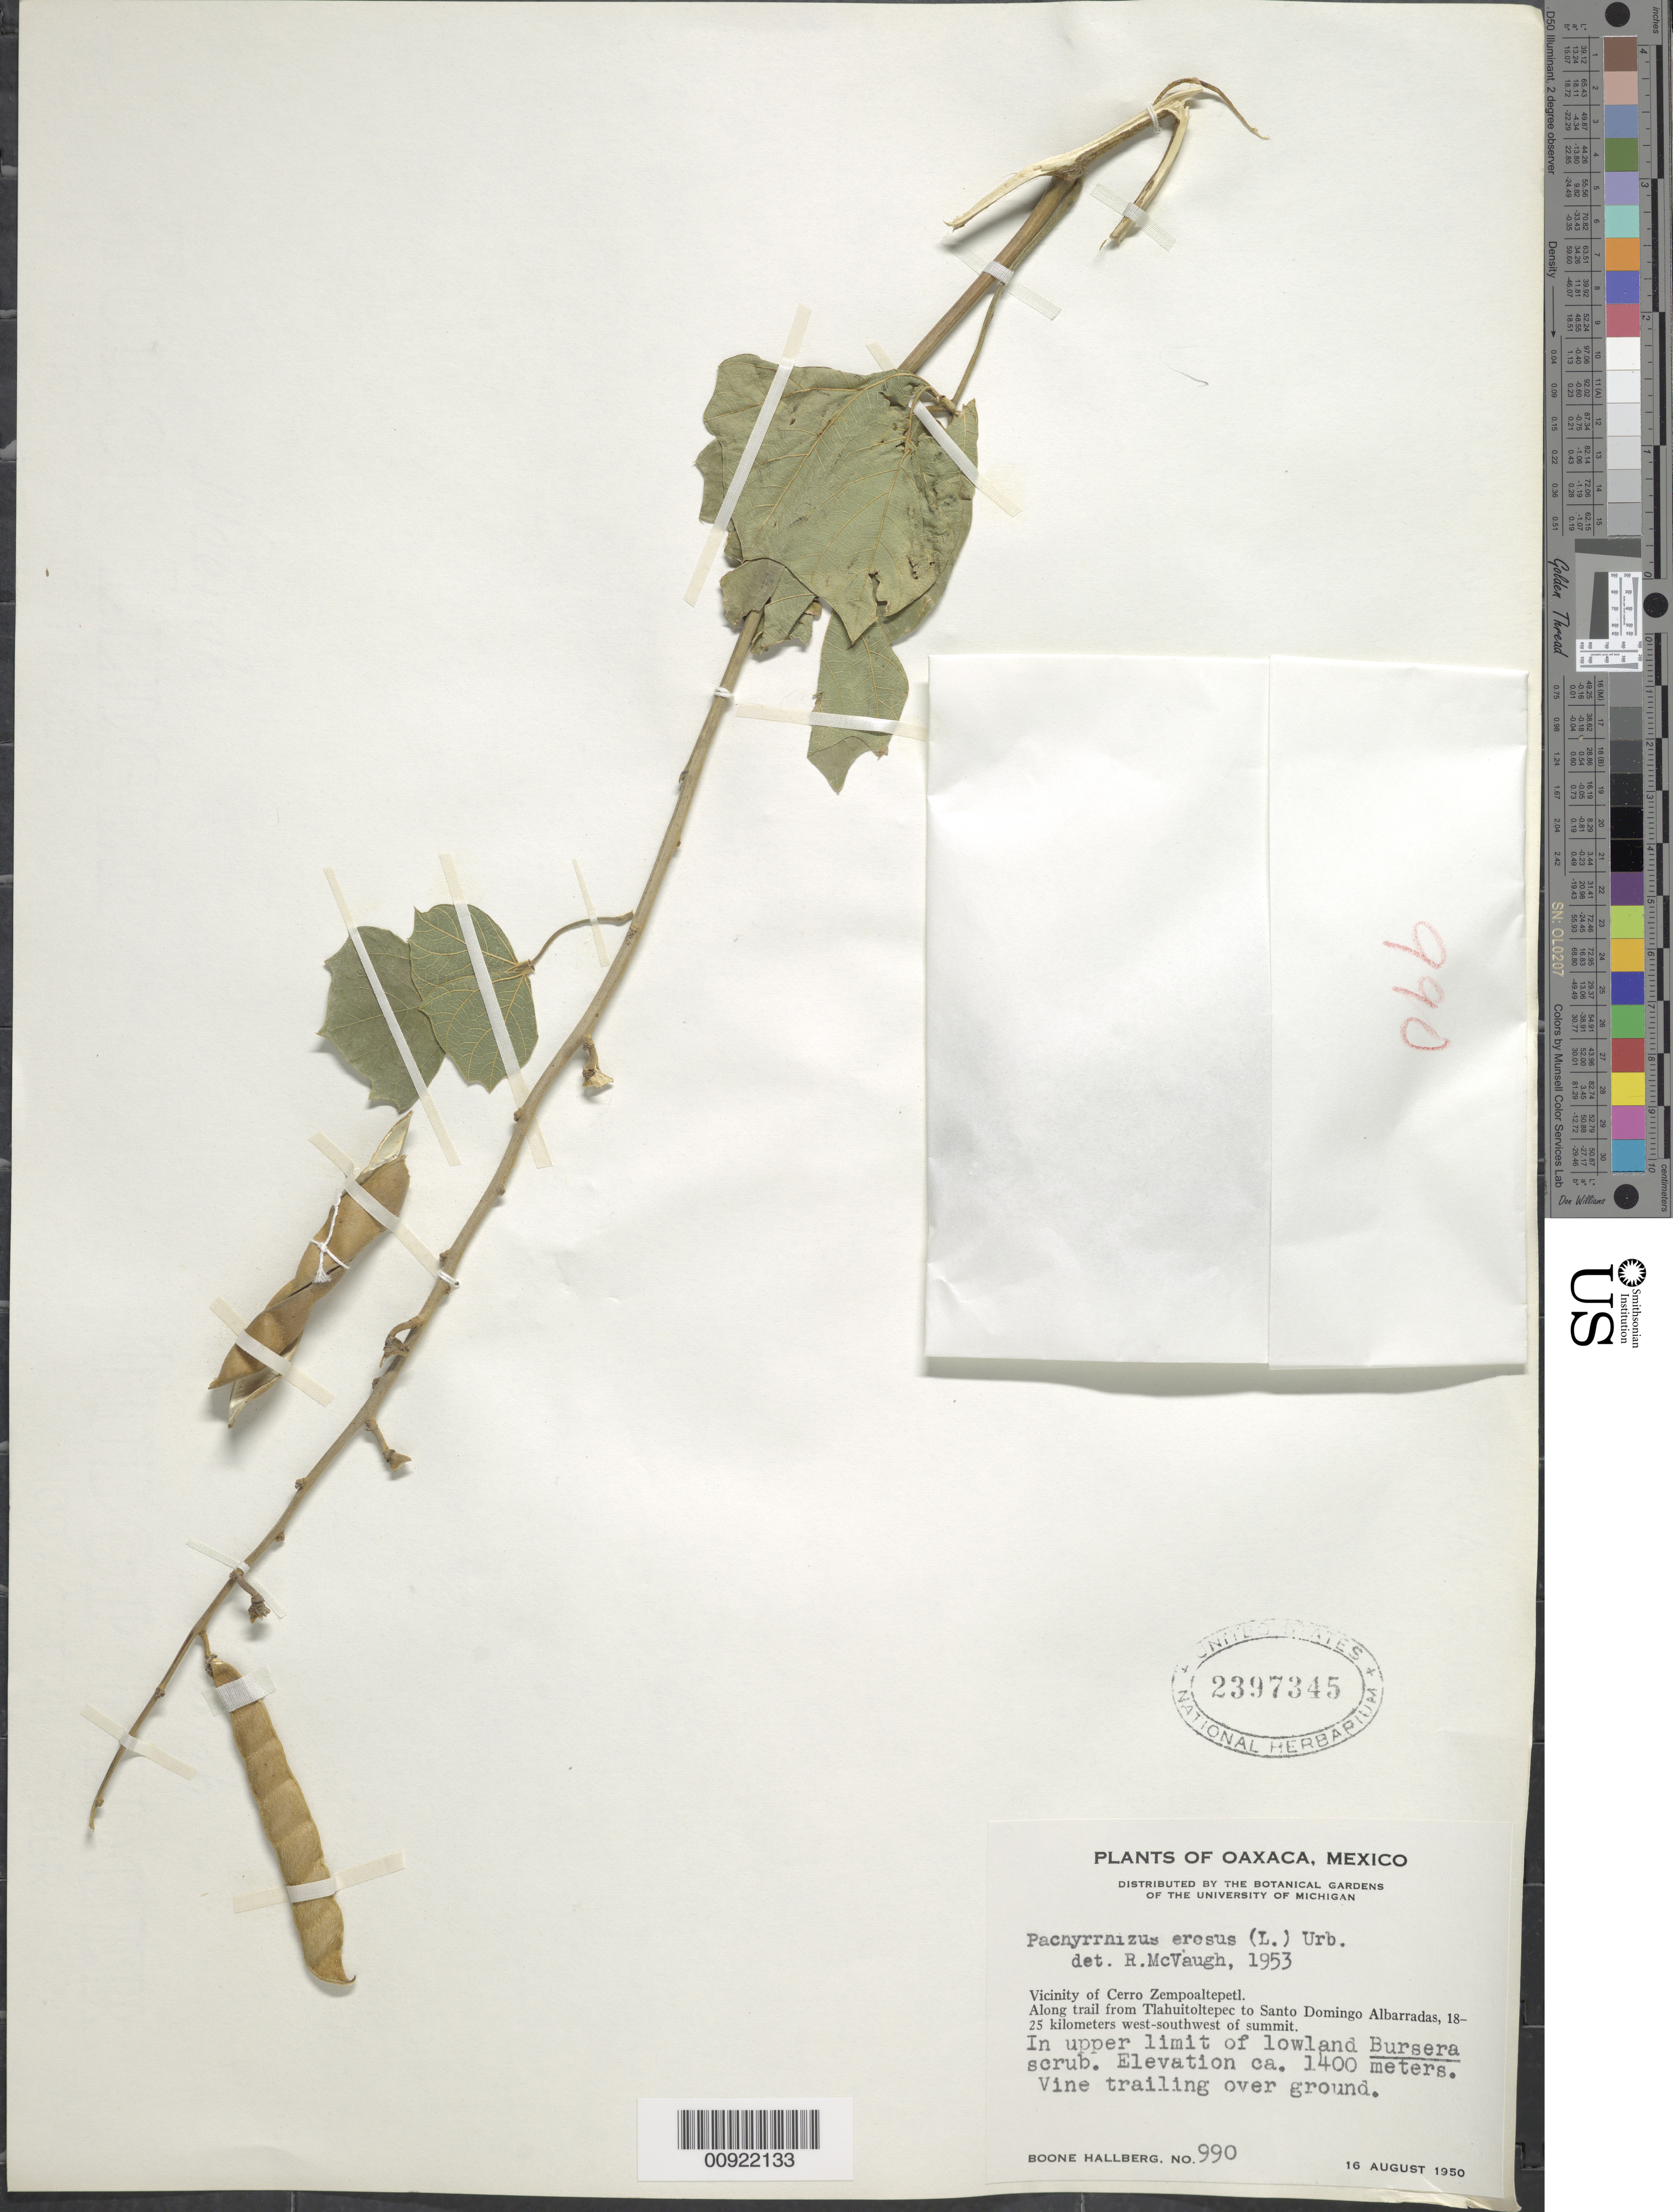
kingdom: Plantae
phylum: Tracheophyta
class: Magnoliopsida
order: Fabales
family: Fabaceae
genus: Pachyrhizus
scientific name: Pachyrhizus erosus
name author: (L.) Urb.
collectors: B. Hallberg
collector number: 990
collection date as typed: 16 Aug 1950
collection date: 1950-08-16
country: Mexico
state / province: Oaxaca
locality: Vicinity of Cerro Zempoaltepetl. Along trail from Tlahuitoltepec to Santo Domingo Albarradas, 18-25 kilometers west-southwest of summit.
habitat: In upper limit of lowland Bursera scrub. Vine trailing over ground.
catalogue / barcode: US 2397345